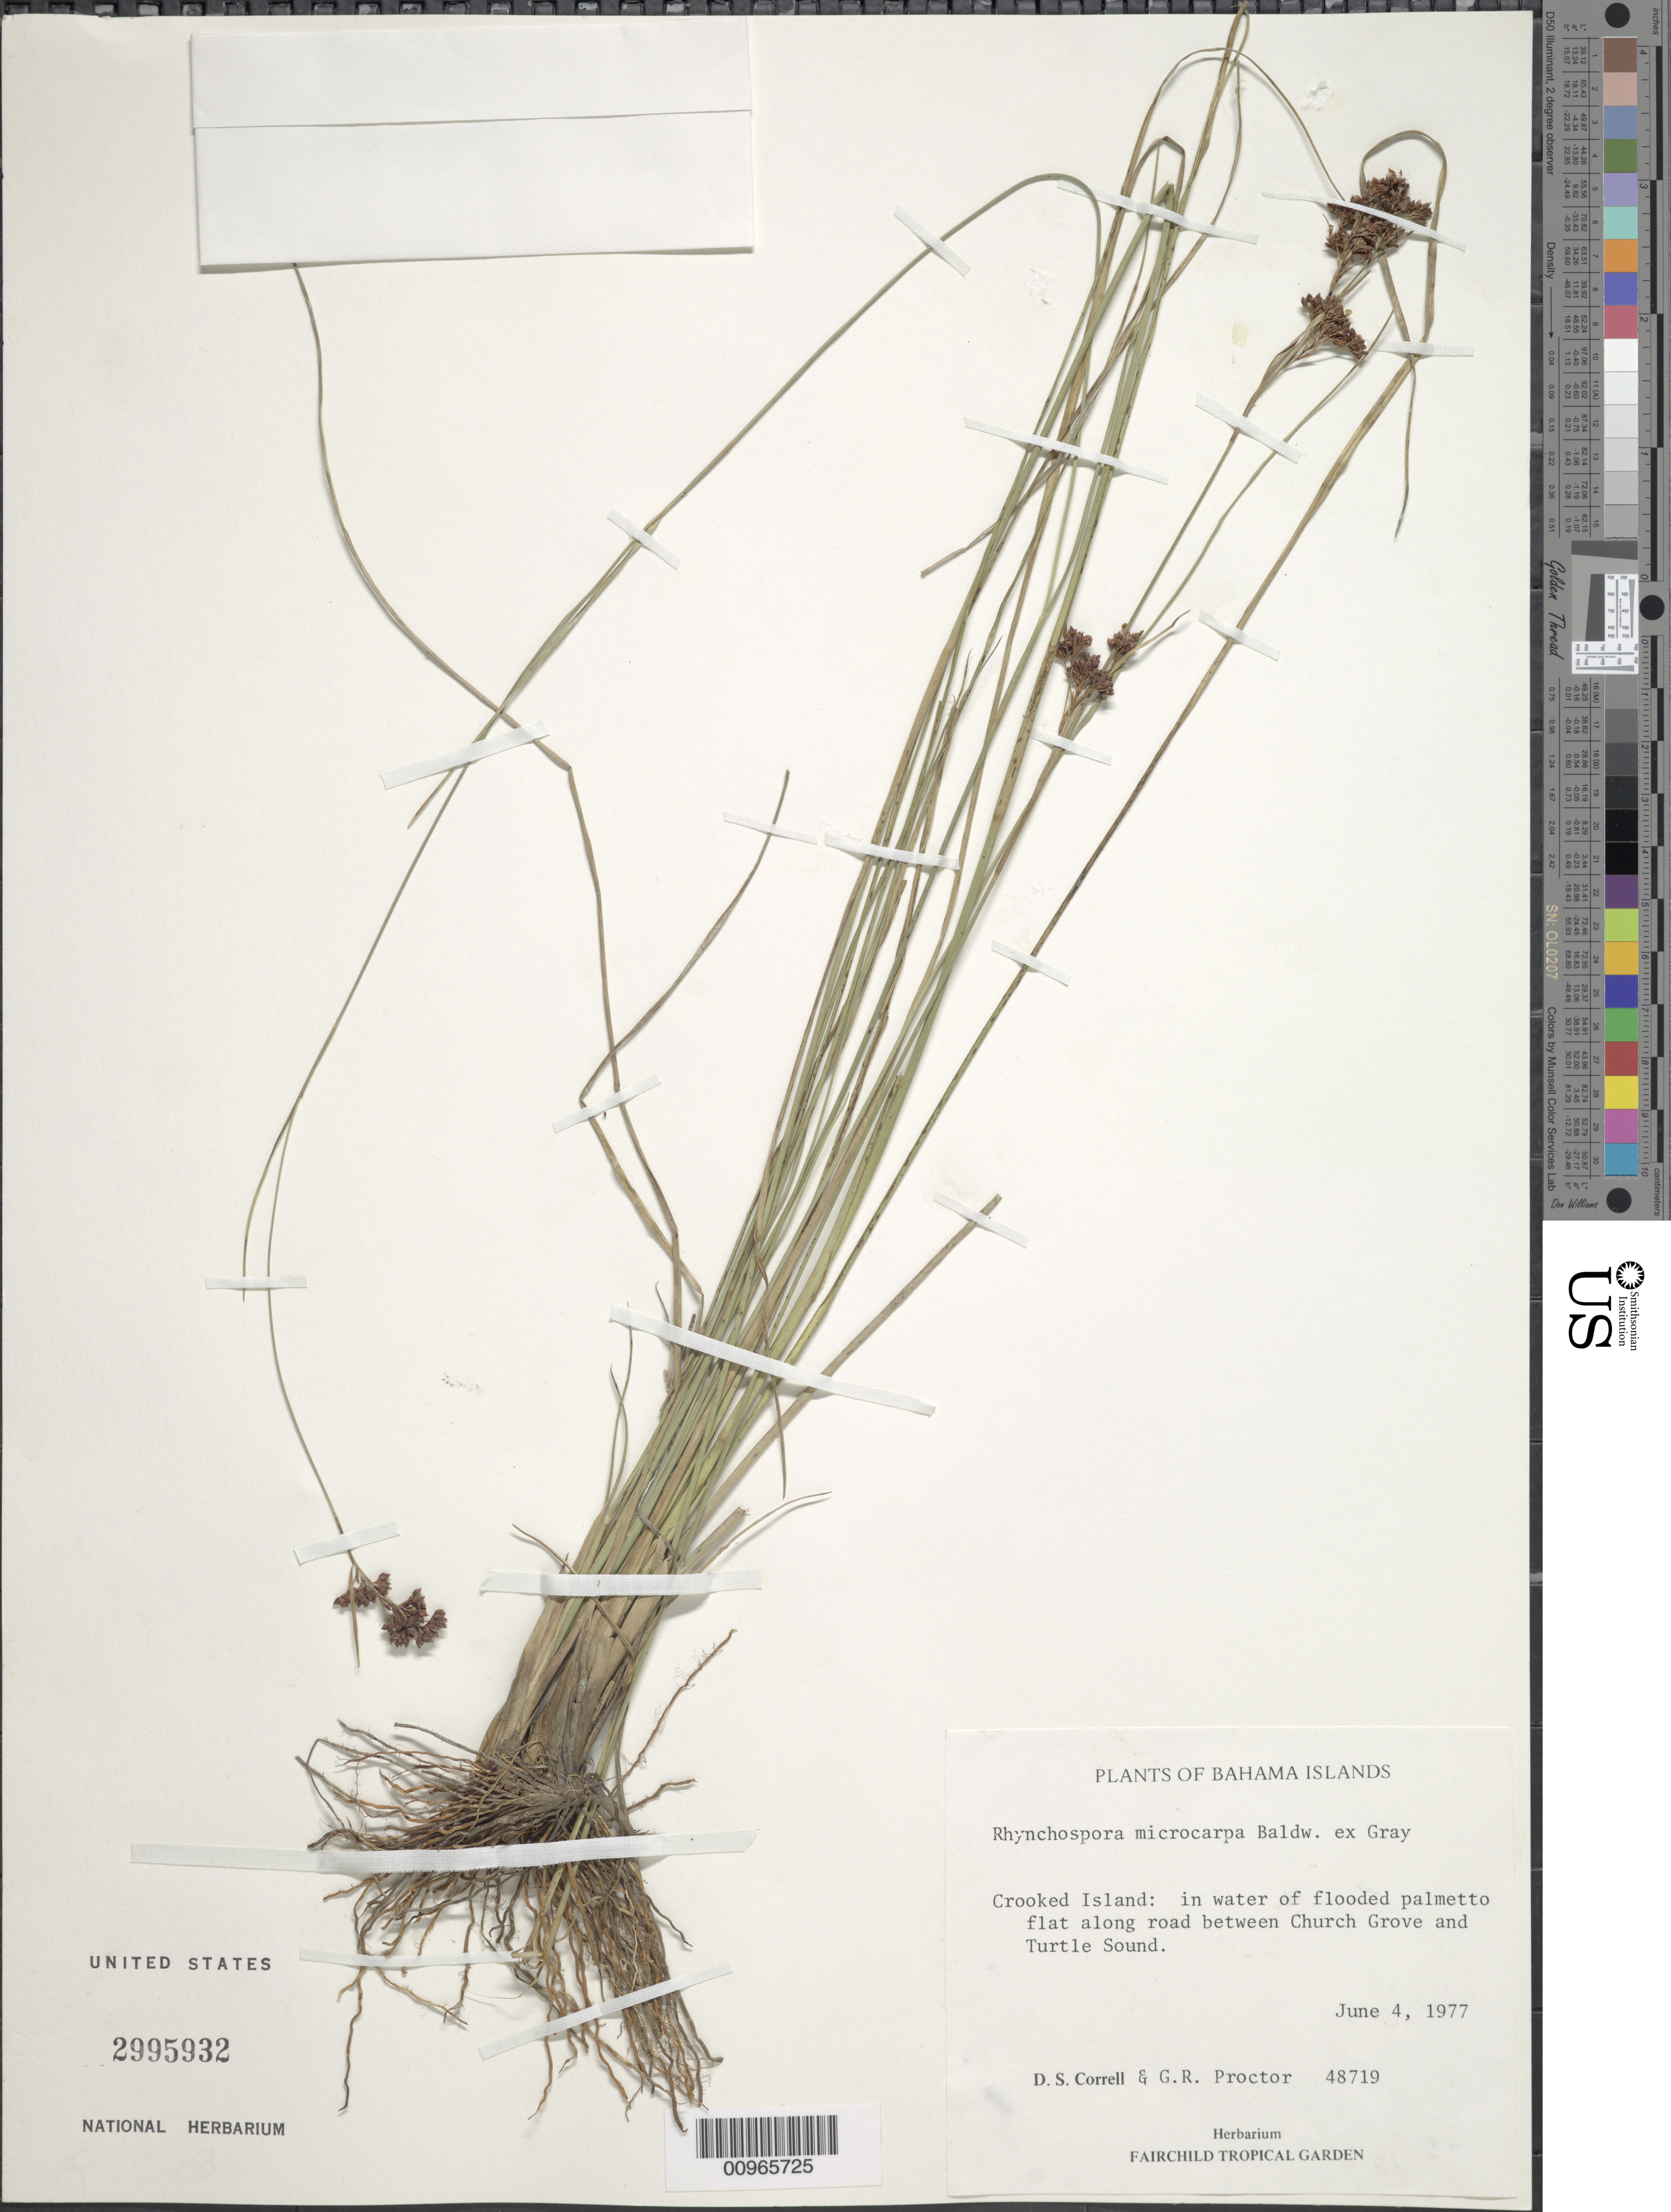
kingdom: Plantae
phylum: Tracheophyta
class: Liliopsida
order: Poales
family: Cyperaceae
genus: Rhynchospora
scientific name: Rhynchospora microcarpa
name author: Baldwin ex A. Gray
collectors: D. S. Correll & G. R. Proctor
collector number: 48719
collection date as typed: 04 Jun 1977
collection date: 1977-06-04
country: Bahamas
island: Crooked Island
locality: Between Church Grove and Turtle Sound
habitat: In water of flooded palmetto flat along road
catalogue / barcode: US 2995932